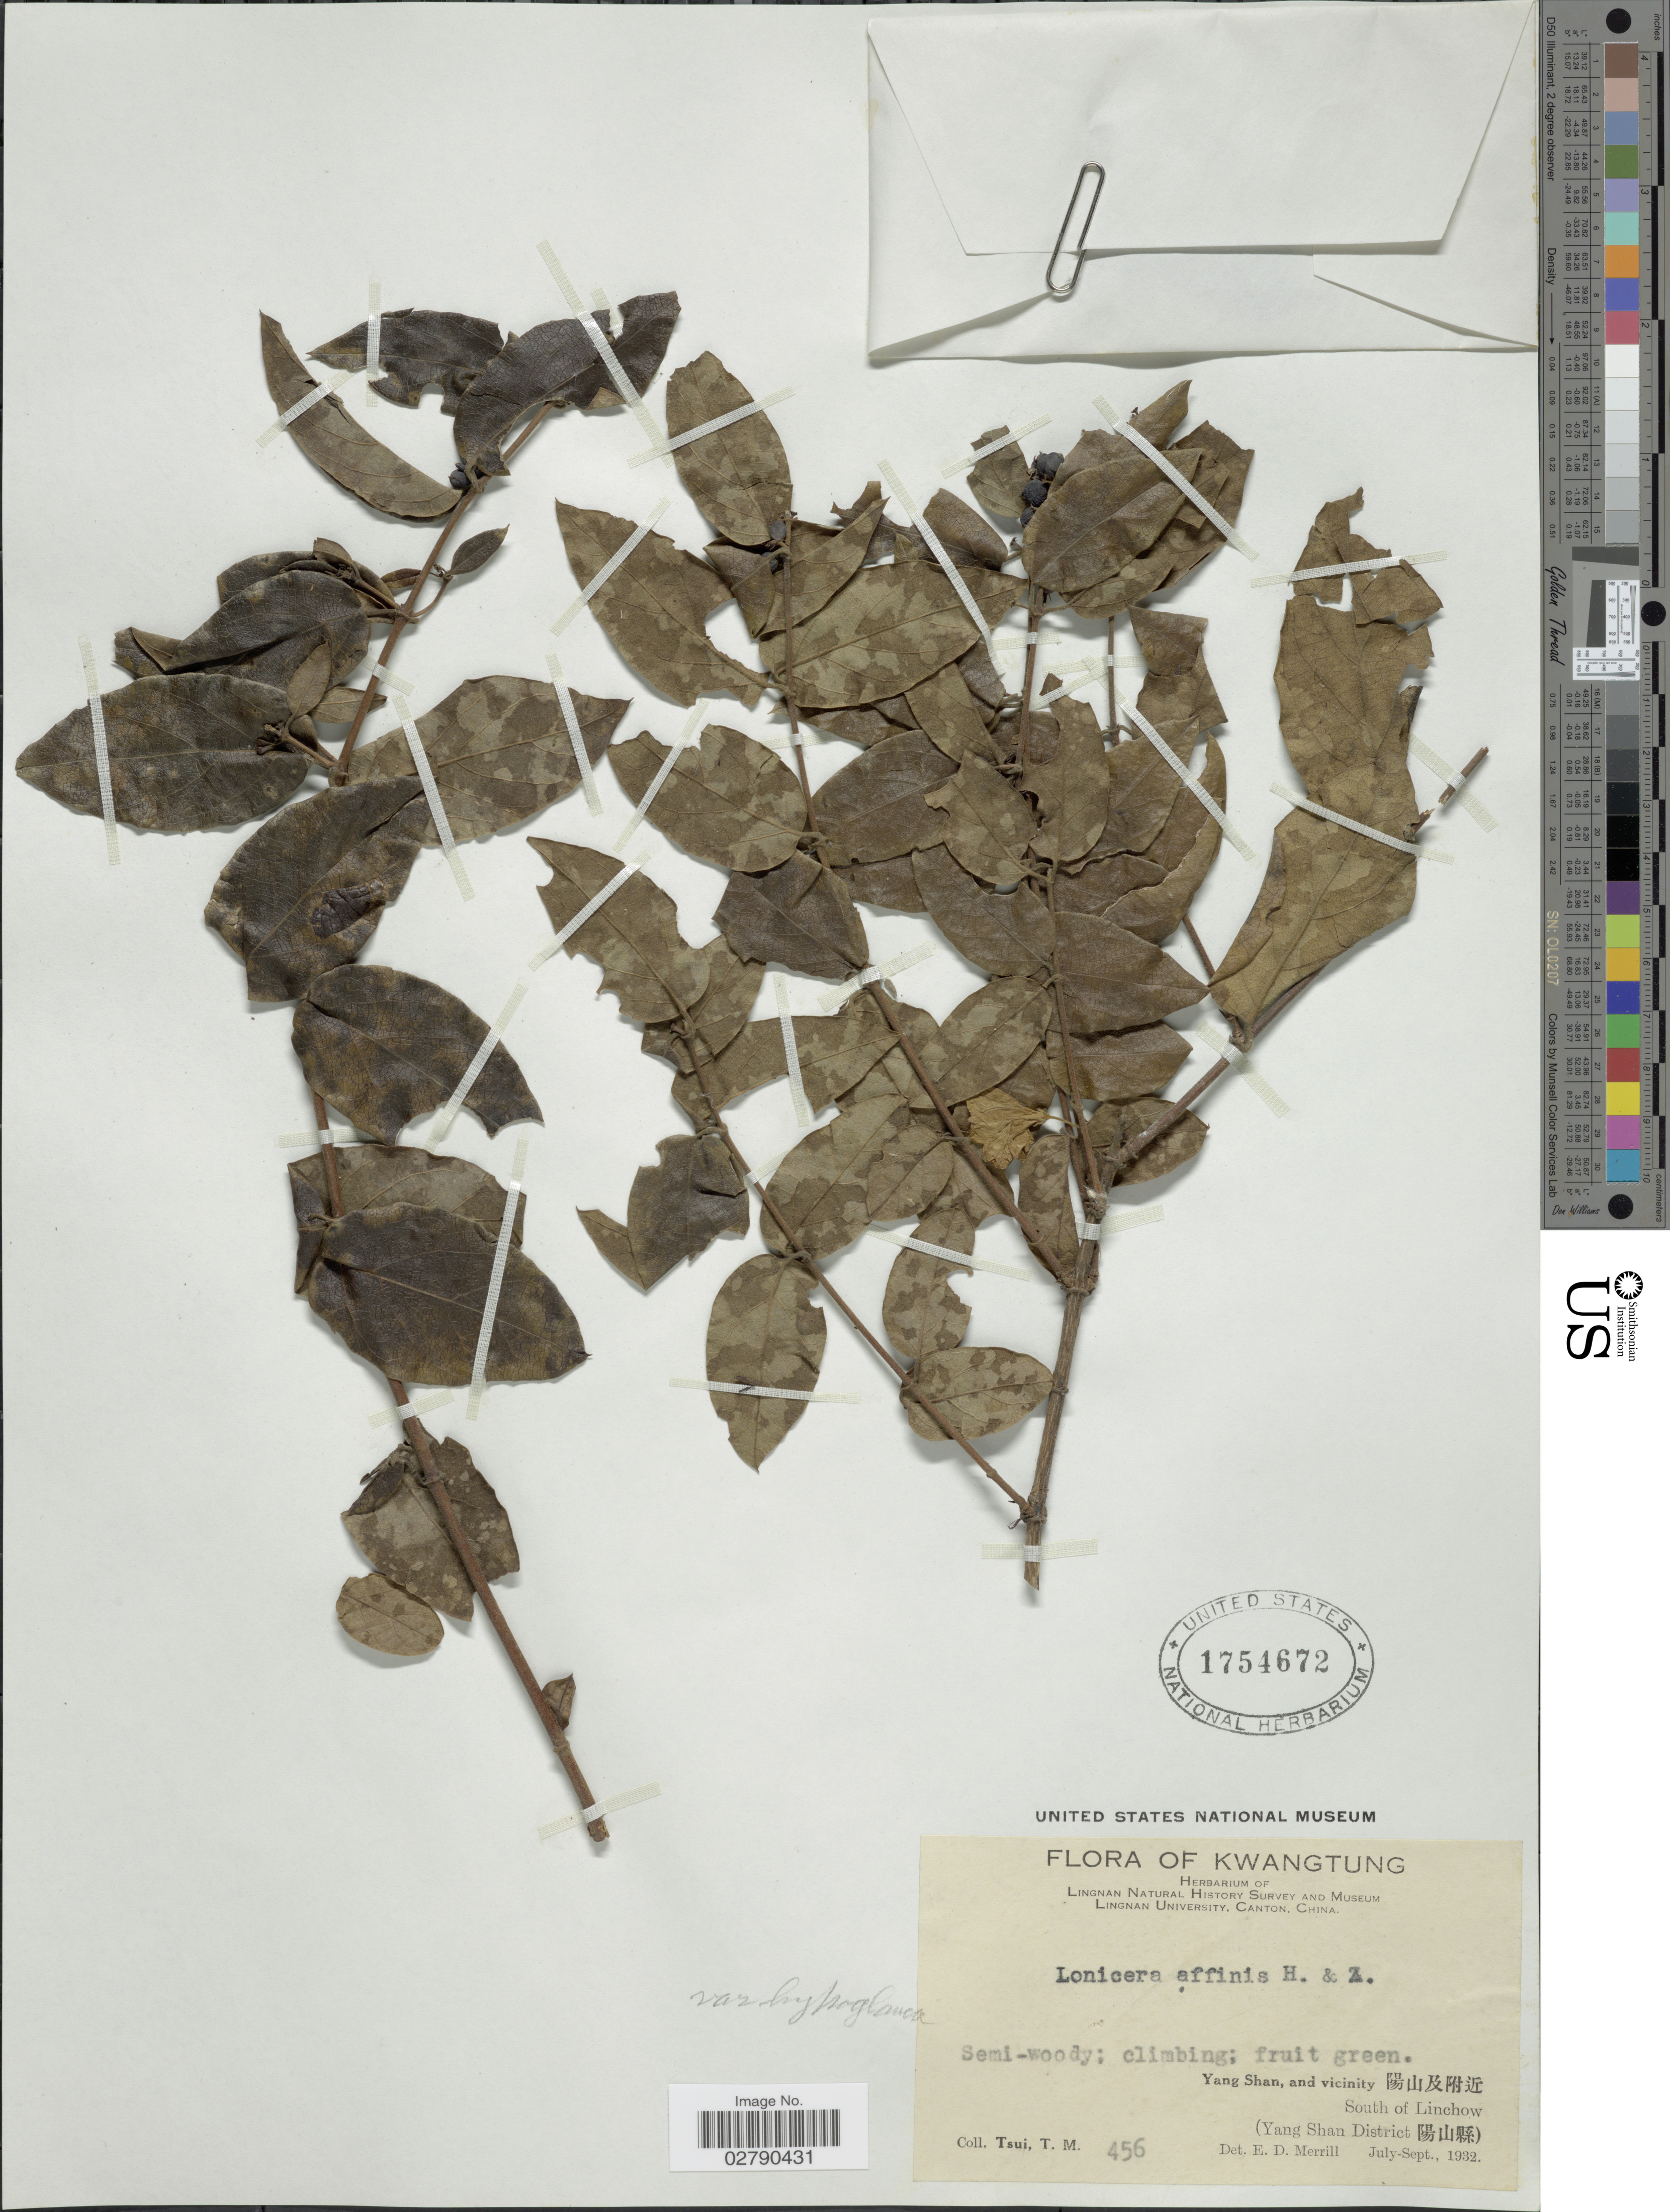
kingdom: Plantae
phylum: Tracheophyta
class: Magnoliopsida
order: Dipsacales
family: Caprifoliaceae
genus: Lonicera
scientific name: Lonicera affinis var. hypoglauca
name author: (Miq.) Rehder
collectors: T. Tsui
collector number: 456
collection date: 1932-07/1932-09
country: China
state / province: Guangdong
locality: Kwangtung. Yang Shan, and vicinity. South of Linchow (Yang Shan District).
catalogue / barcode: US 1754672